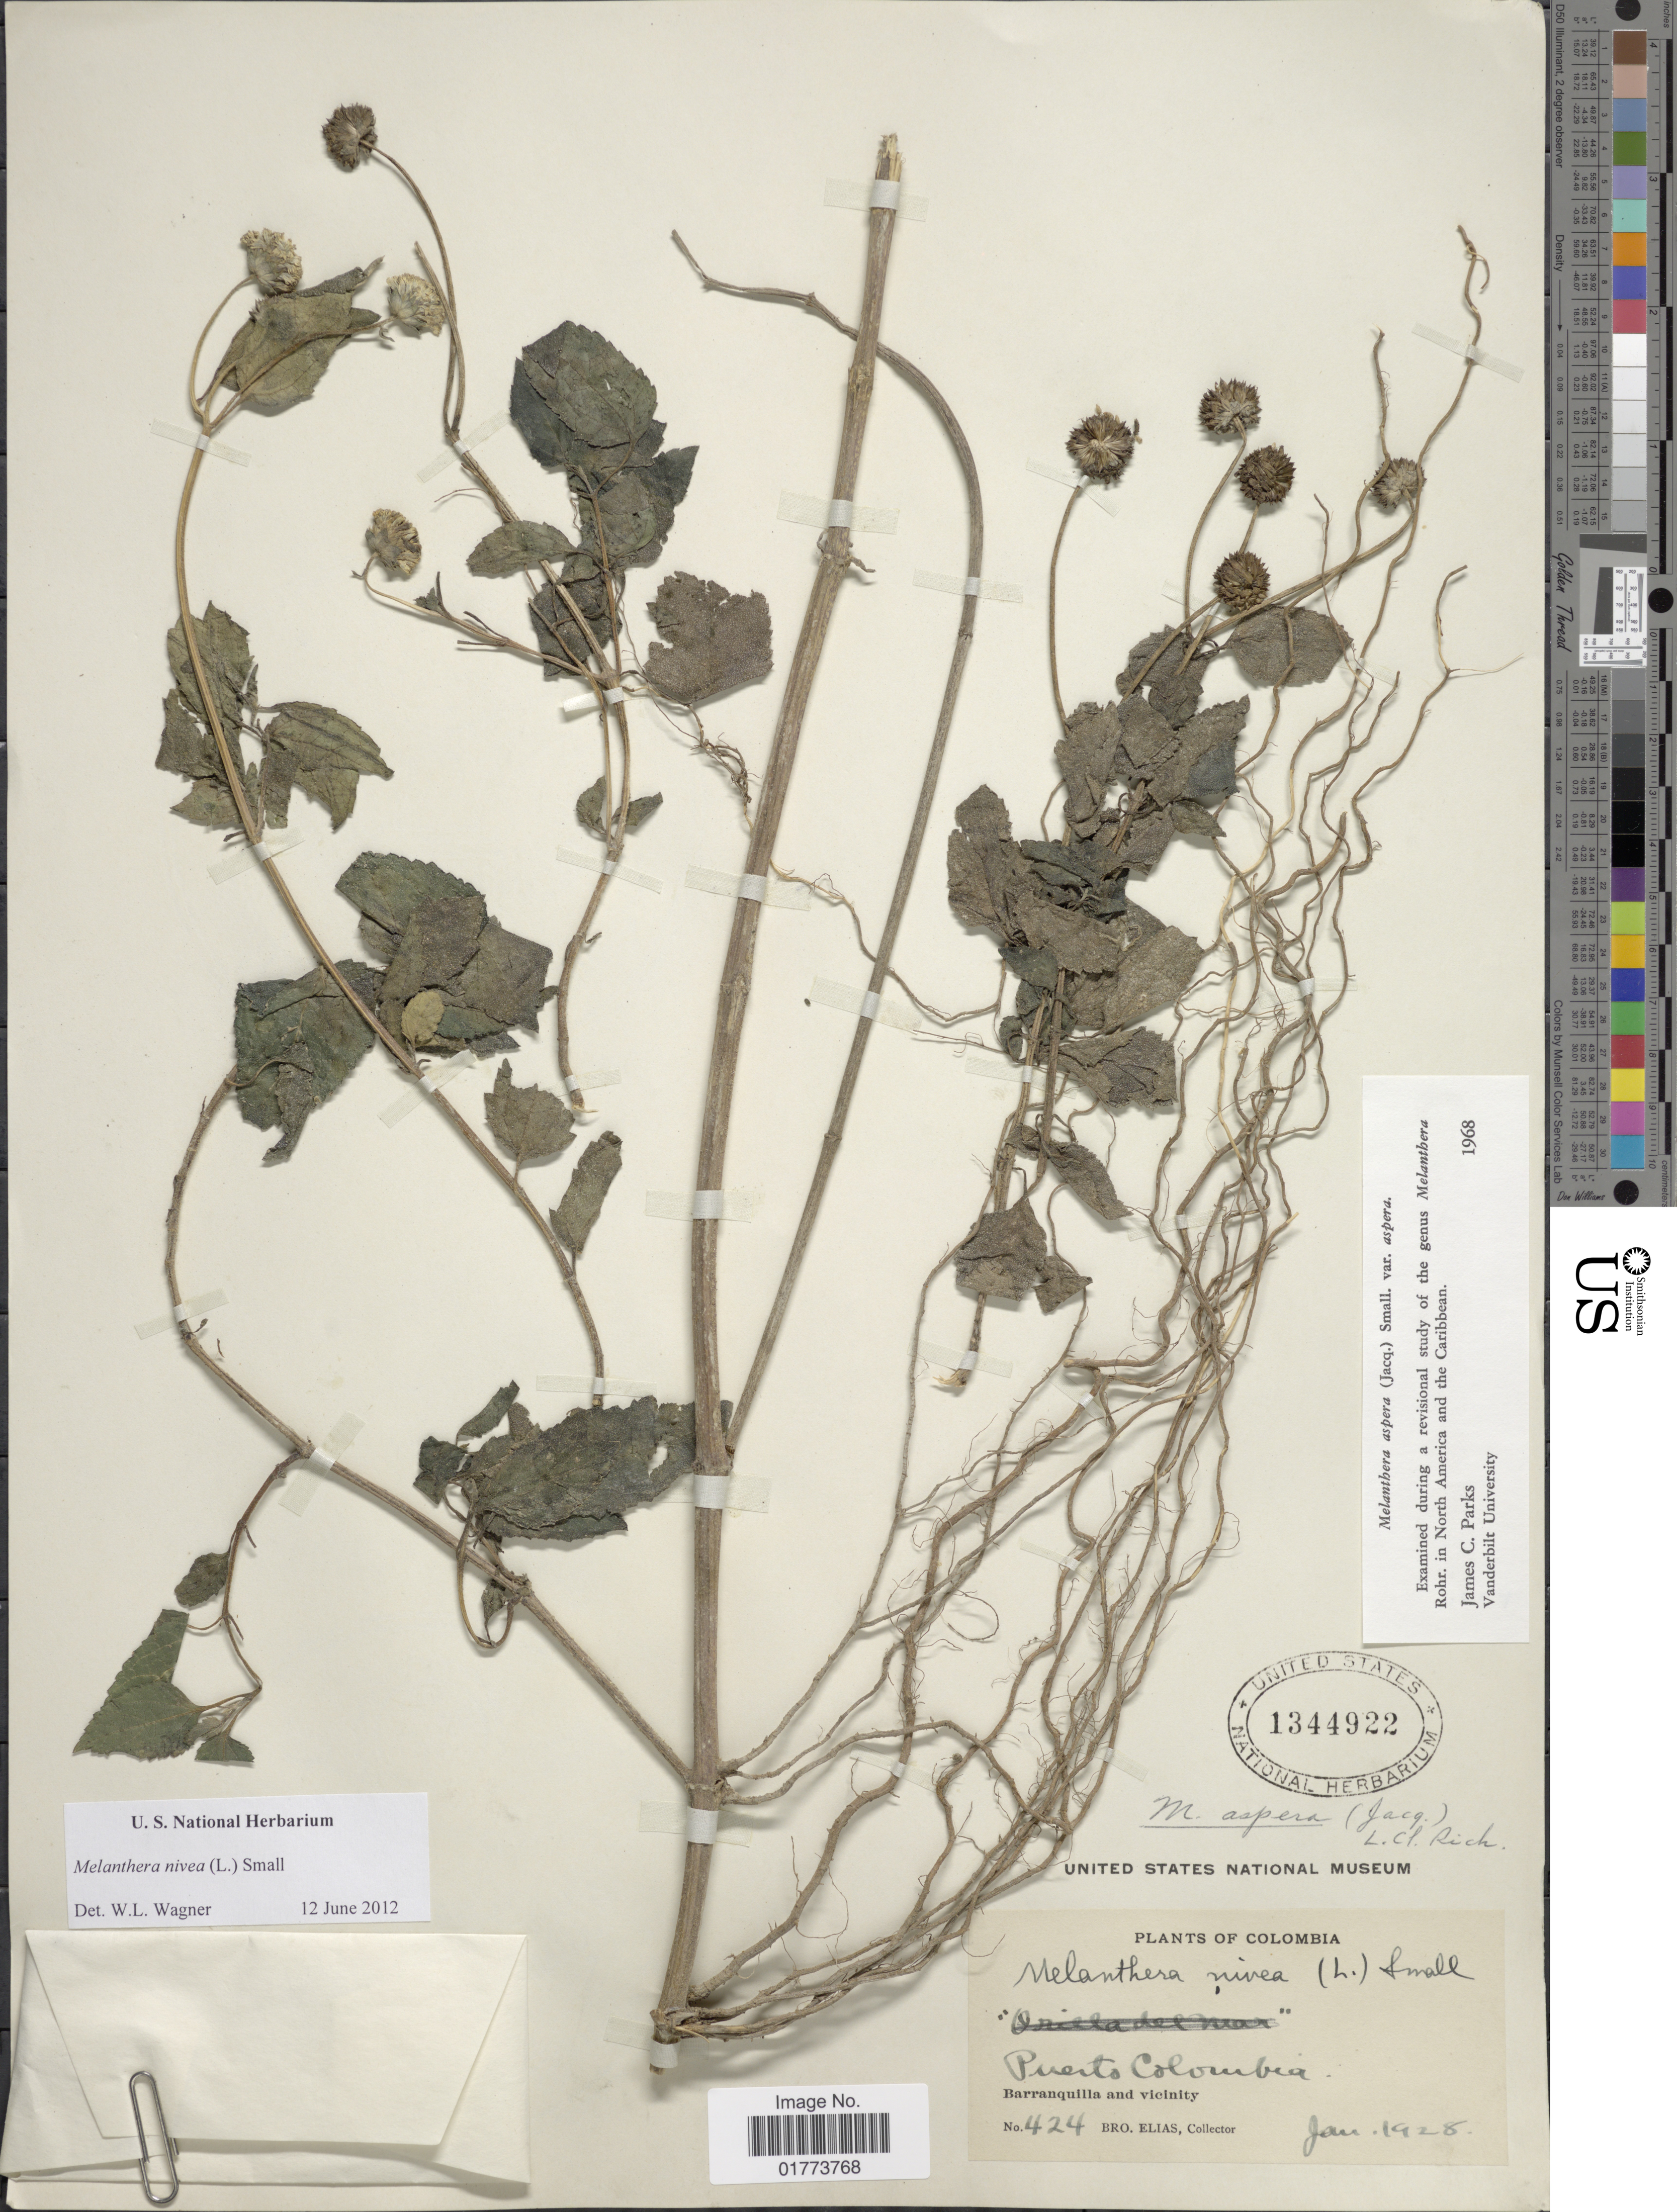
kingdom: Plantae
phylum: Tracheophyta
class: Magnoliopsida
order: Asterales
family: Asteraceae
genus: Melanthera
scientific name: Melanthera nivea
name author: (L.) Small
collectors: Bro. Elias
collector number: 424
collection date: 1928-01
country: Colombia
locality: Puerto Colombia. Barranquilla and vicinity.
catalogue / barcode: US 1344922